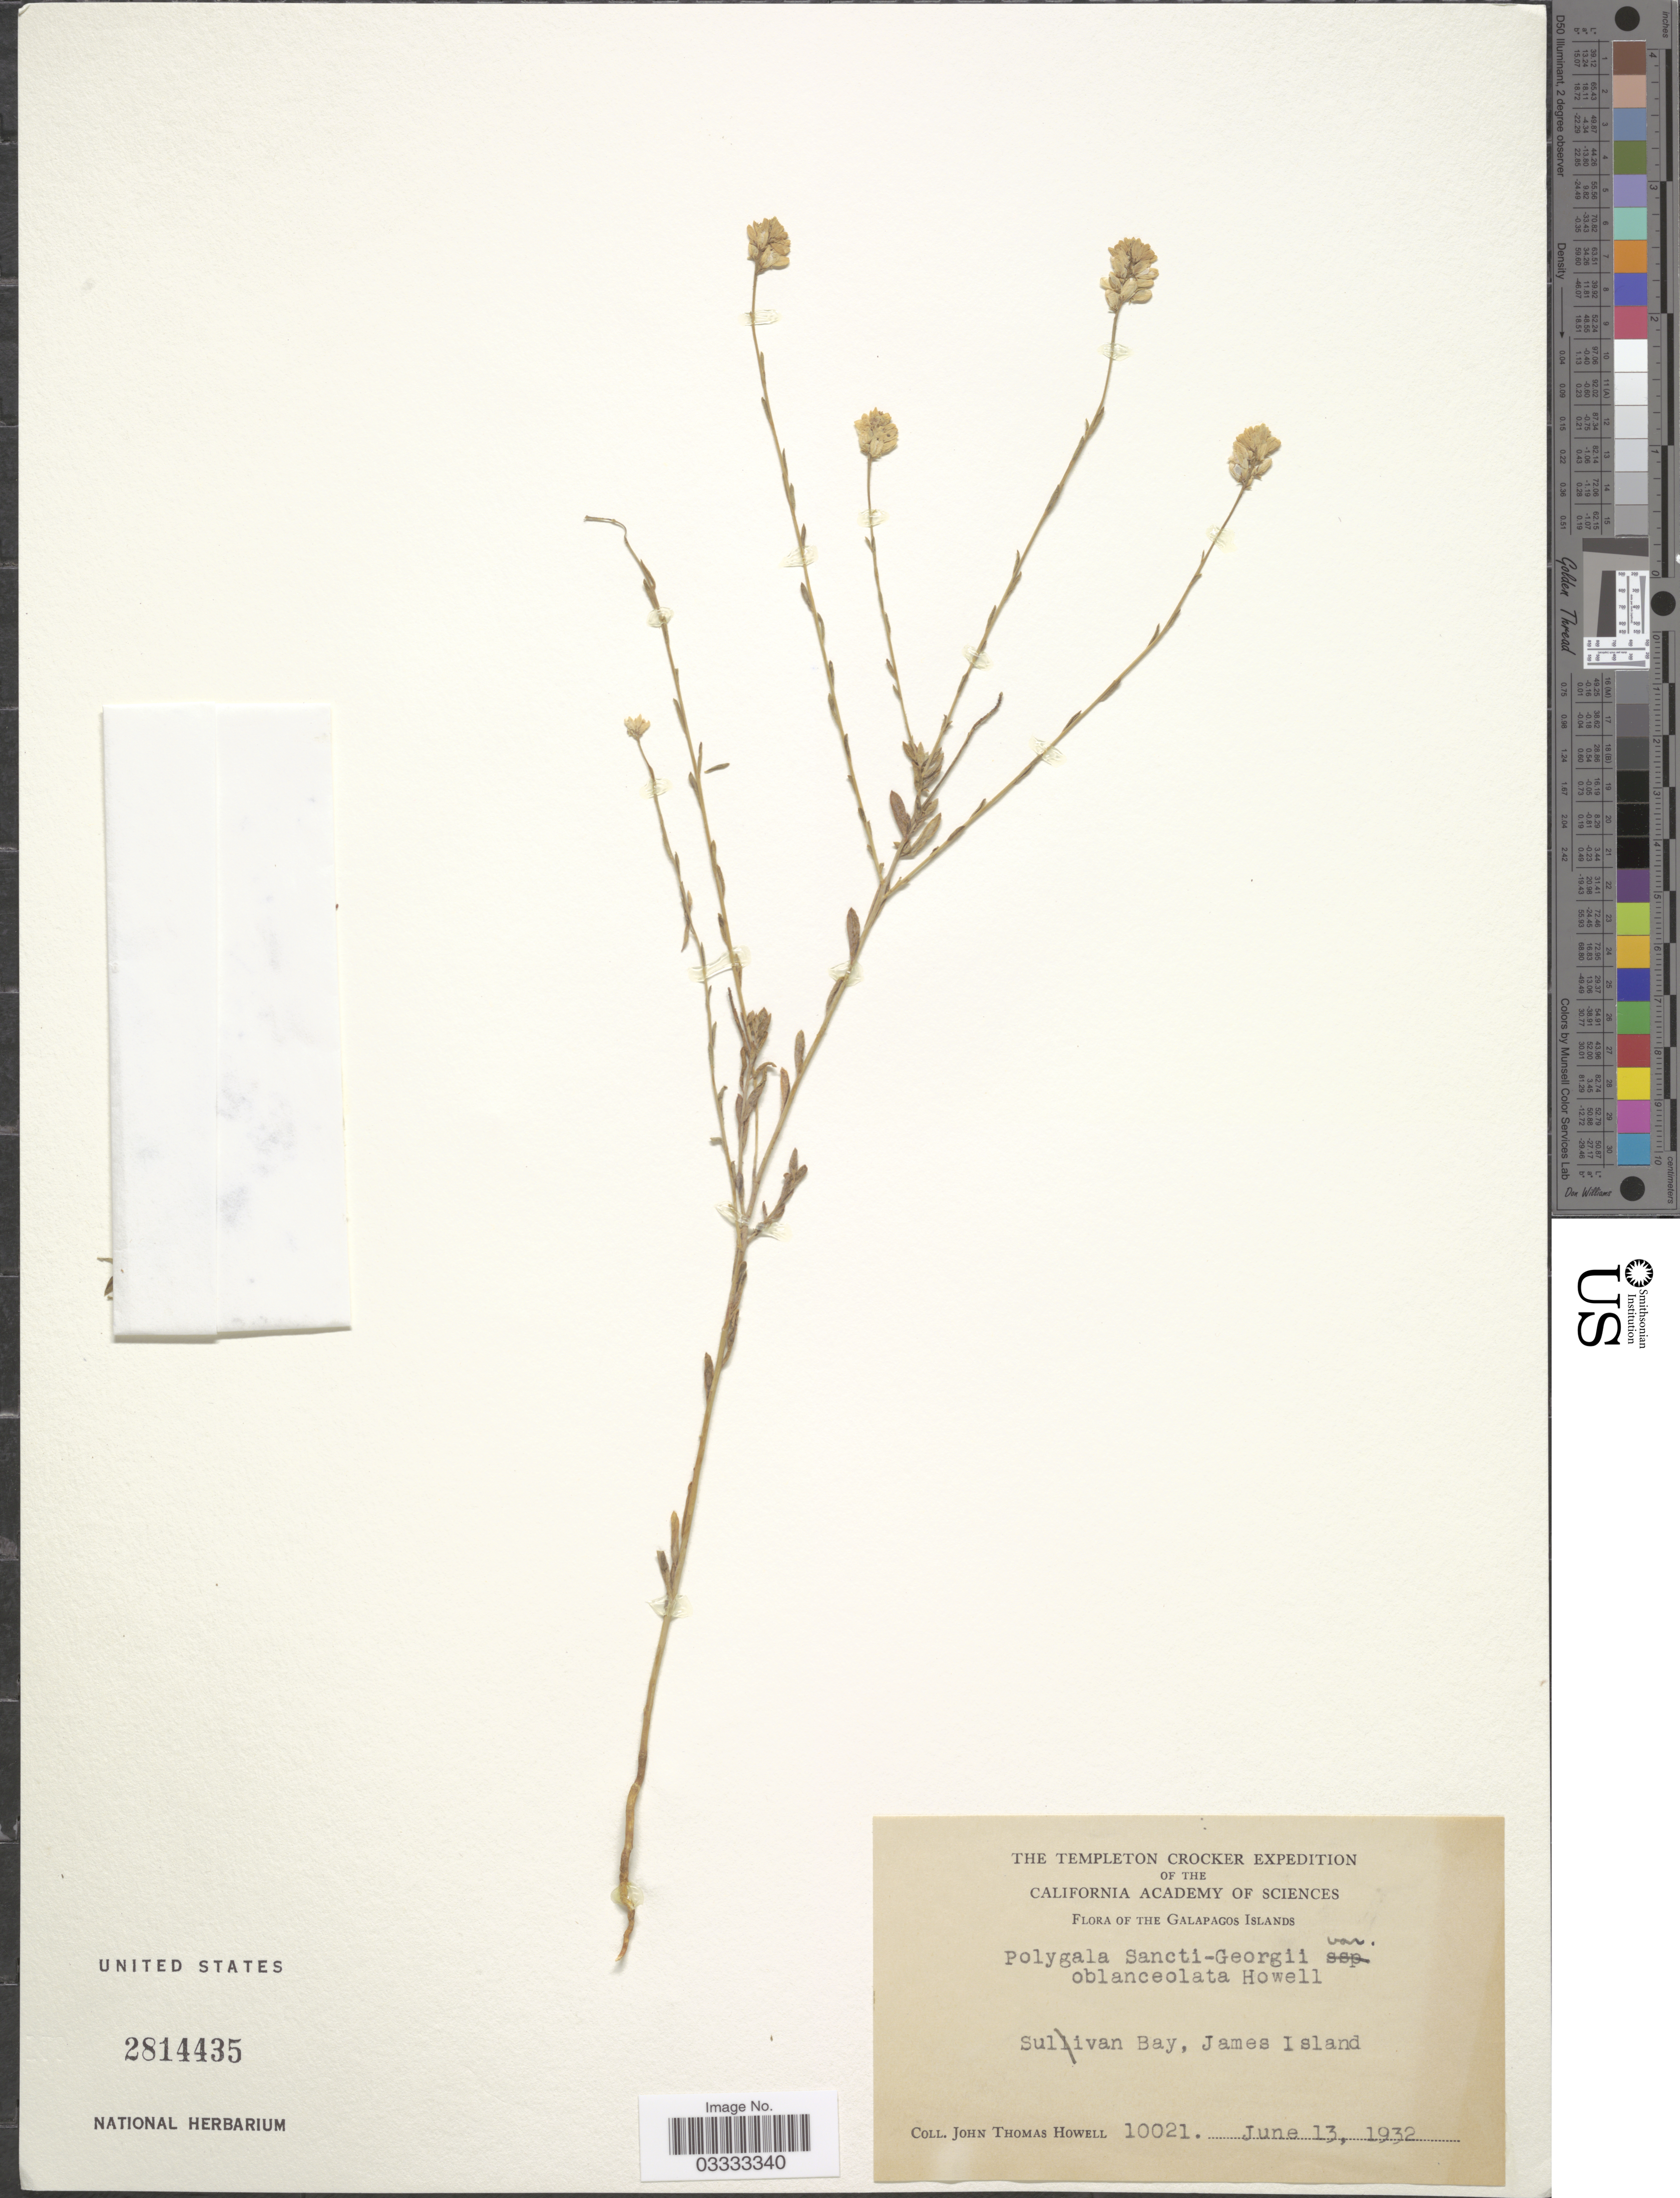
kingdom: Plantae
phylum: Tracheophyta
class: Magnoliopsida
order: Fabales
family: Polygalaceae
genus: Polygala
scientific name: Polygala anderssonii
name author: B.L. Rob.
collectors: J. T. Howell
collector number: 10021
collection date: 1932-06-13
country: Ecuador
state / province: Colón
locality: Galapagos Islands. Sulivan Bay, James Island.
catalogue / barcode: US 2814435